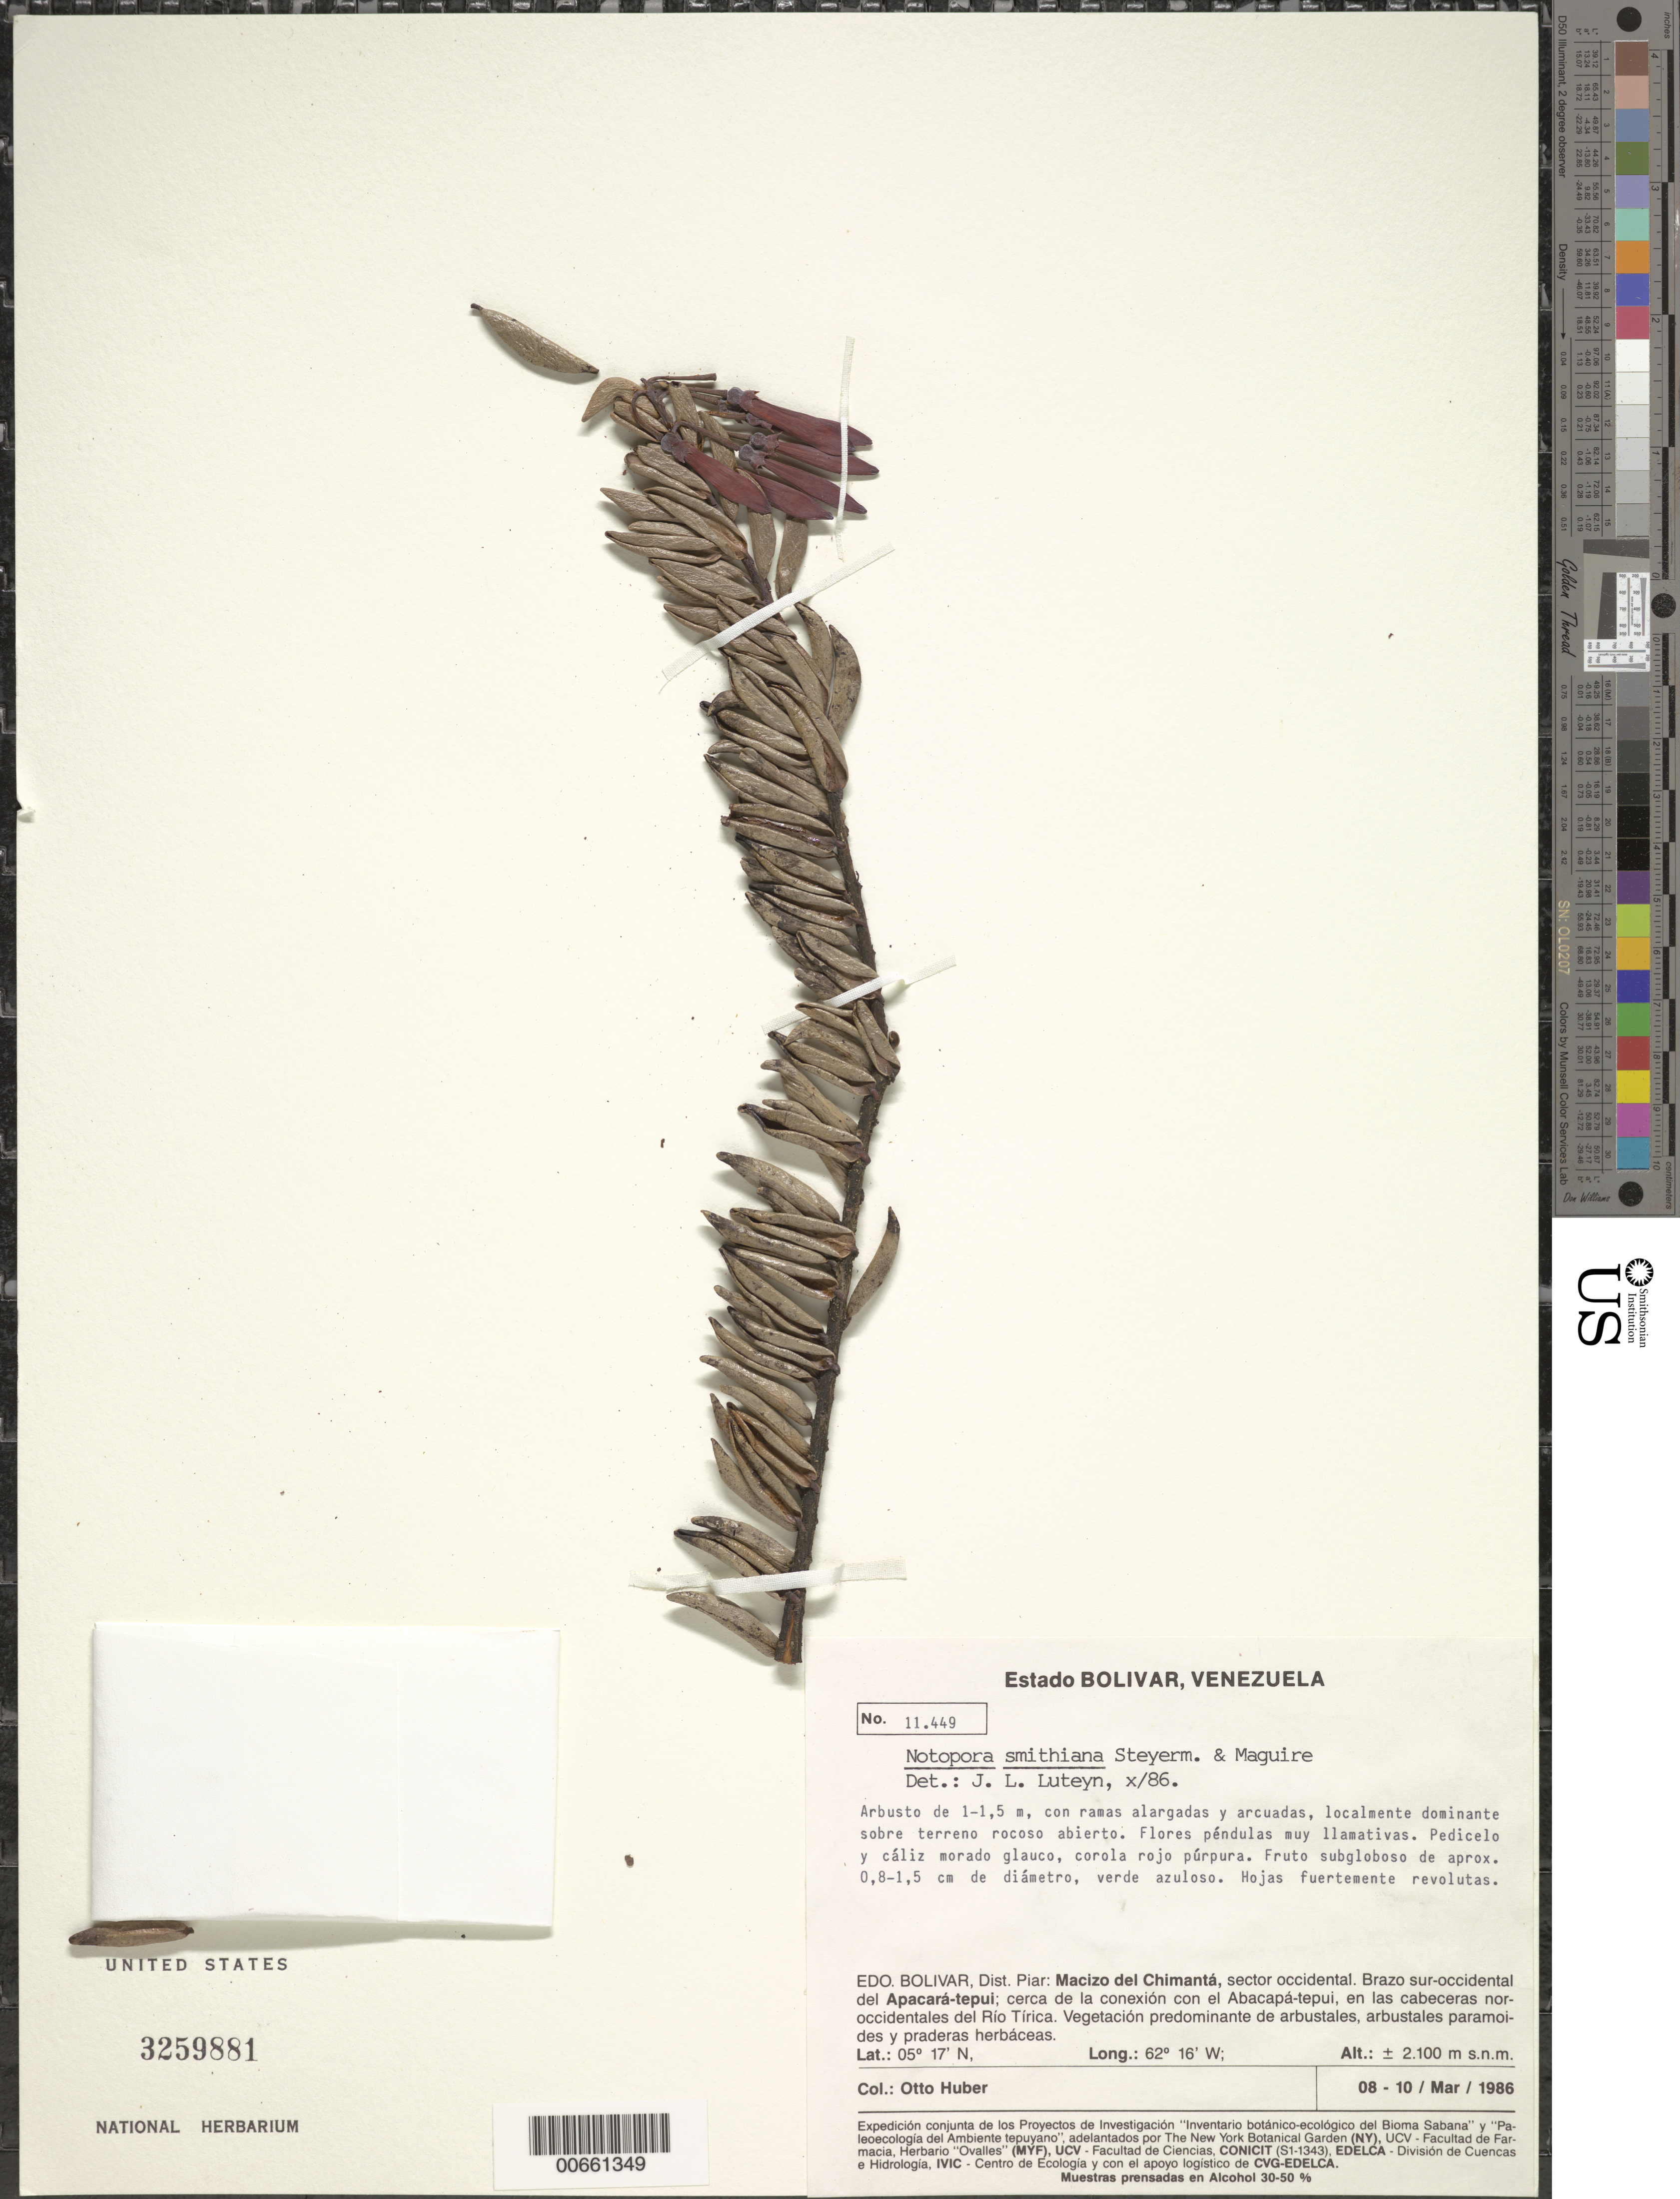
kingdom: Plantae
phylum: Tracheophyta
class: Magnoliopsida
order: Ericales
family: Ericaceae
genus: Notopora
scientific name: Notopora smithiana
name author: Steyerm. & Maguire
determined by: Luteyn, J. L.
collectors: O. Huber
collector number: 11449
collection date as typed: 8-Mar-86 to 10-Mar-86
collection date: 1986-03-08/1986-03-10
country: Venezuela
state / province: Bolívar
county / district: Piar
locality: Macizo del Chimantá, sur-occidental del Apacará-tepuí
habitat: Sobre terreno rocoso abierto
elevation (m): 2100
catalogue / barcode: US 3259881